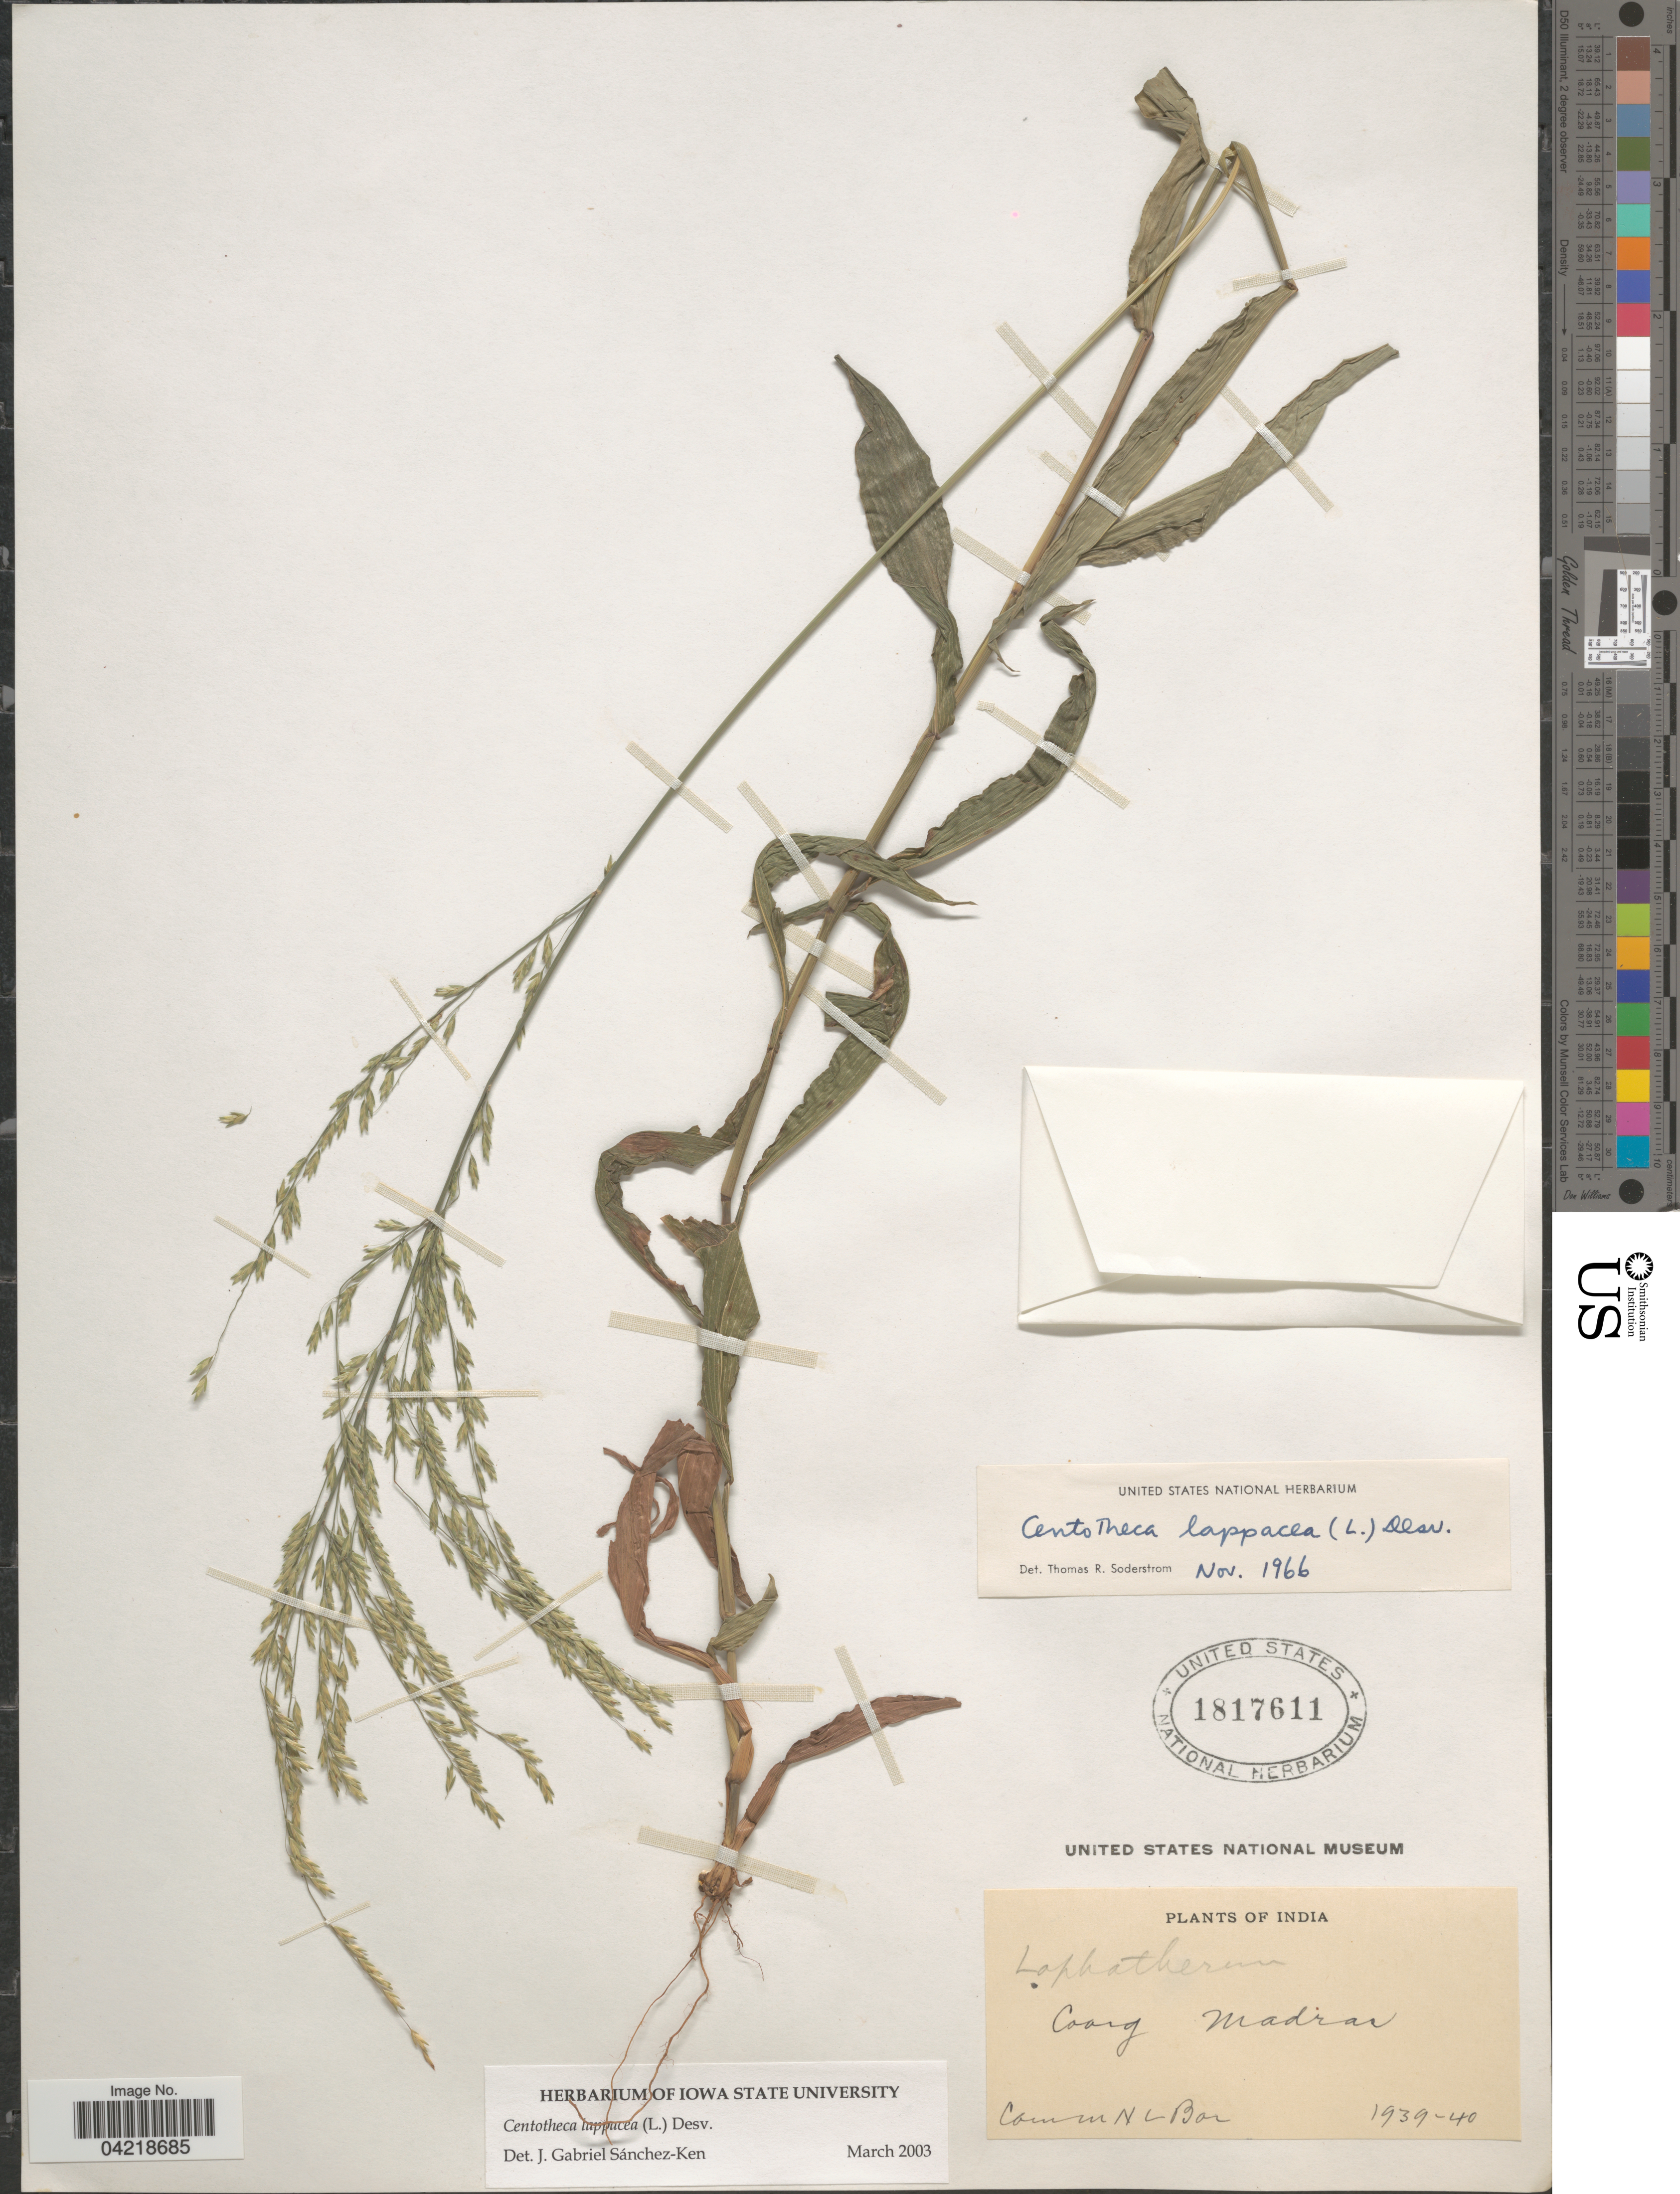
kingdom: Plantae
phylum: Tracheophyta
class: Liliopsida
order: Poales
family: Poaceae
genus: Centotheca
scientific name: Centotheca lappacea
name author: (L.) Desv.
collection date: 1939/1940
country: India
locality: Coorg Madras.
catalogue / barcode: US 1817611